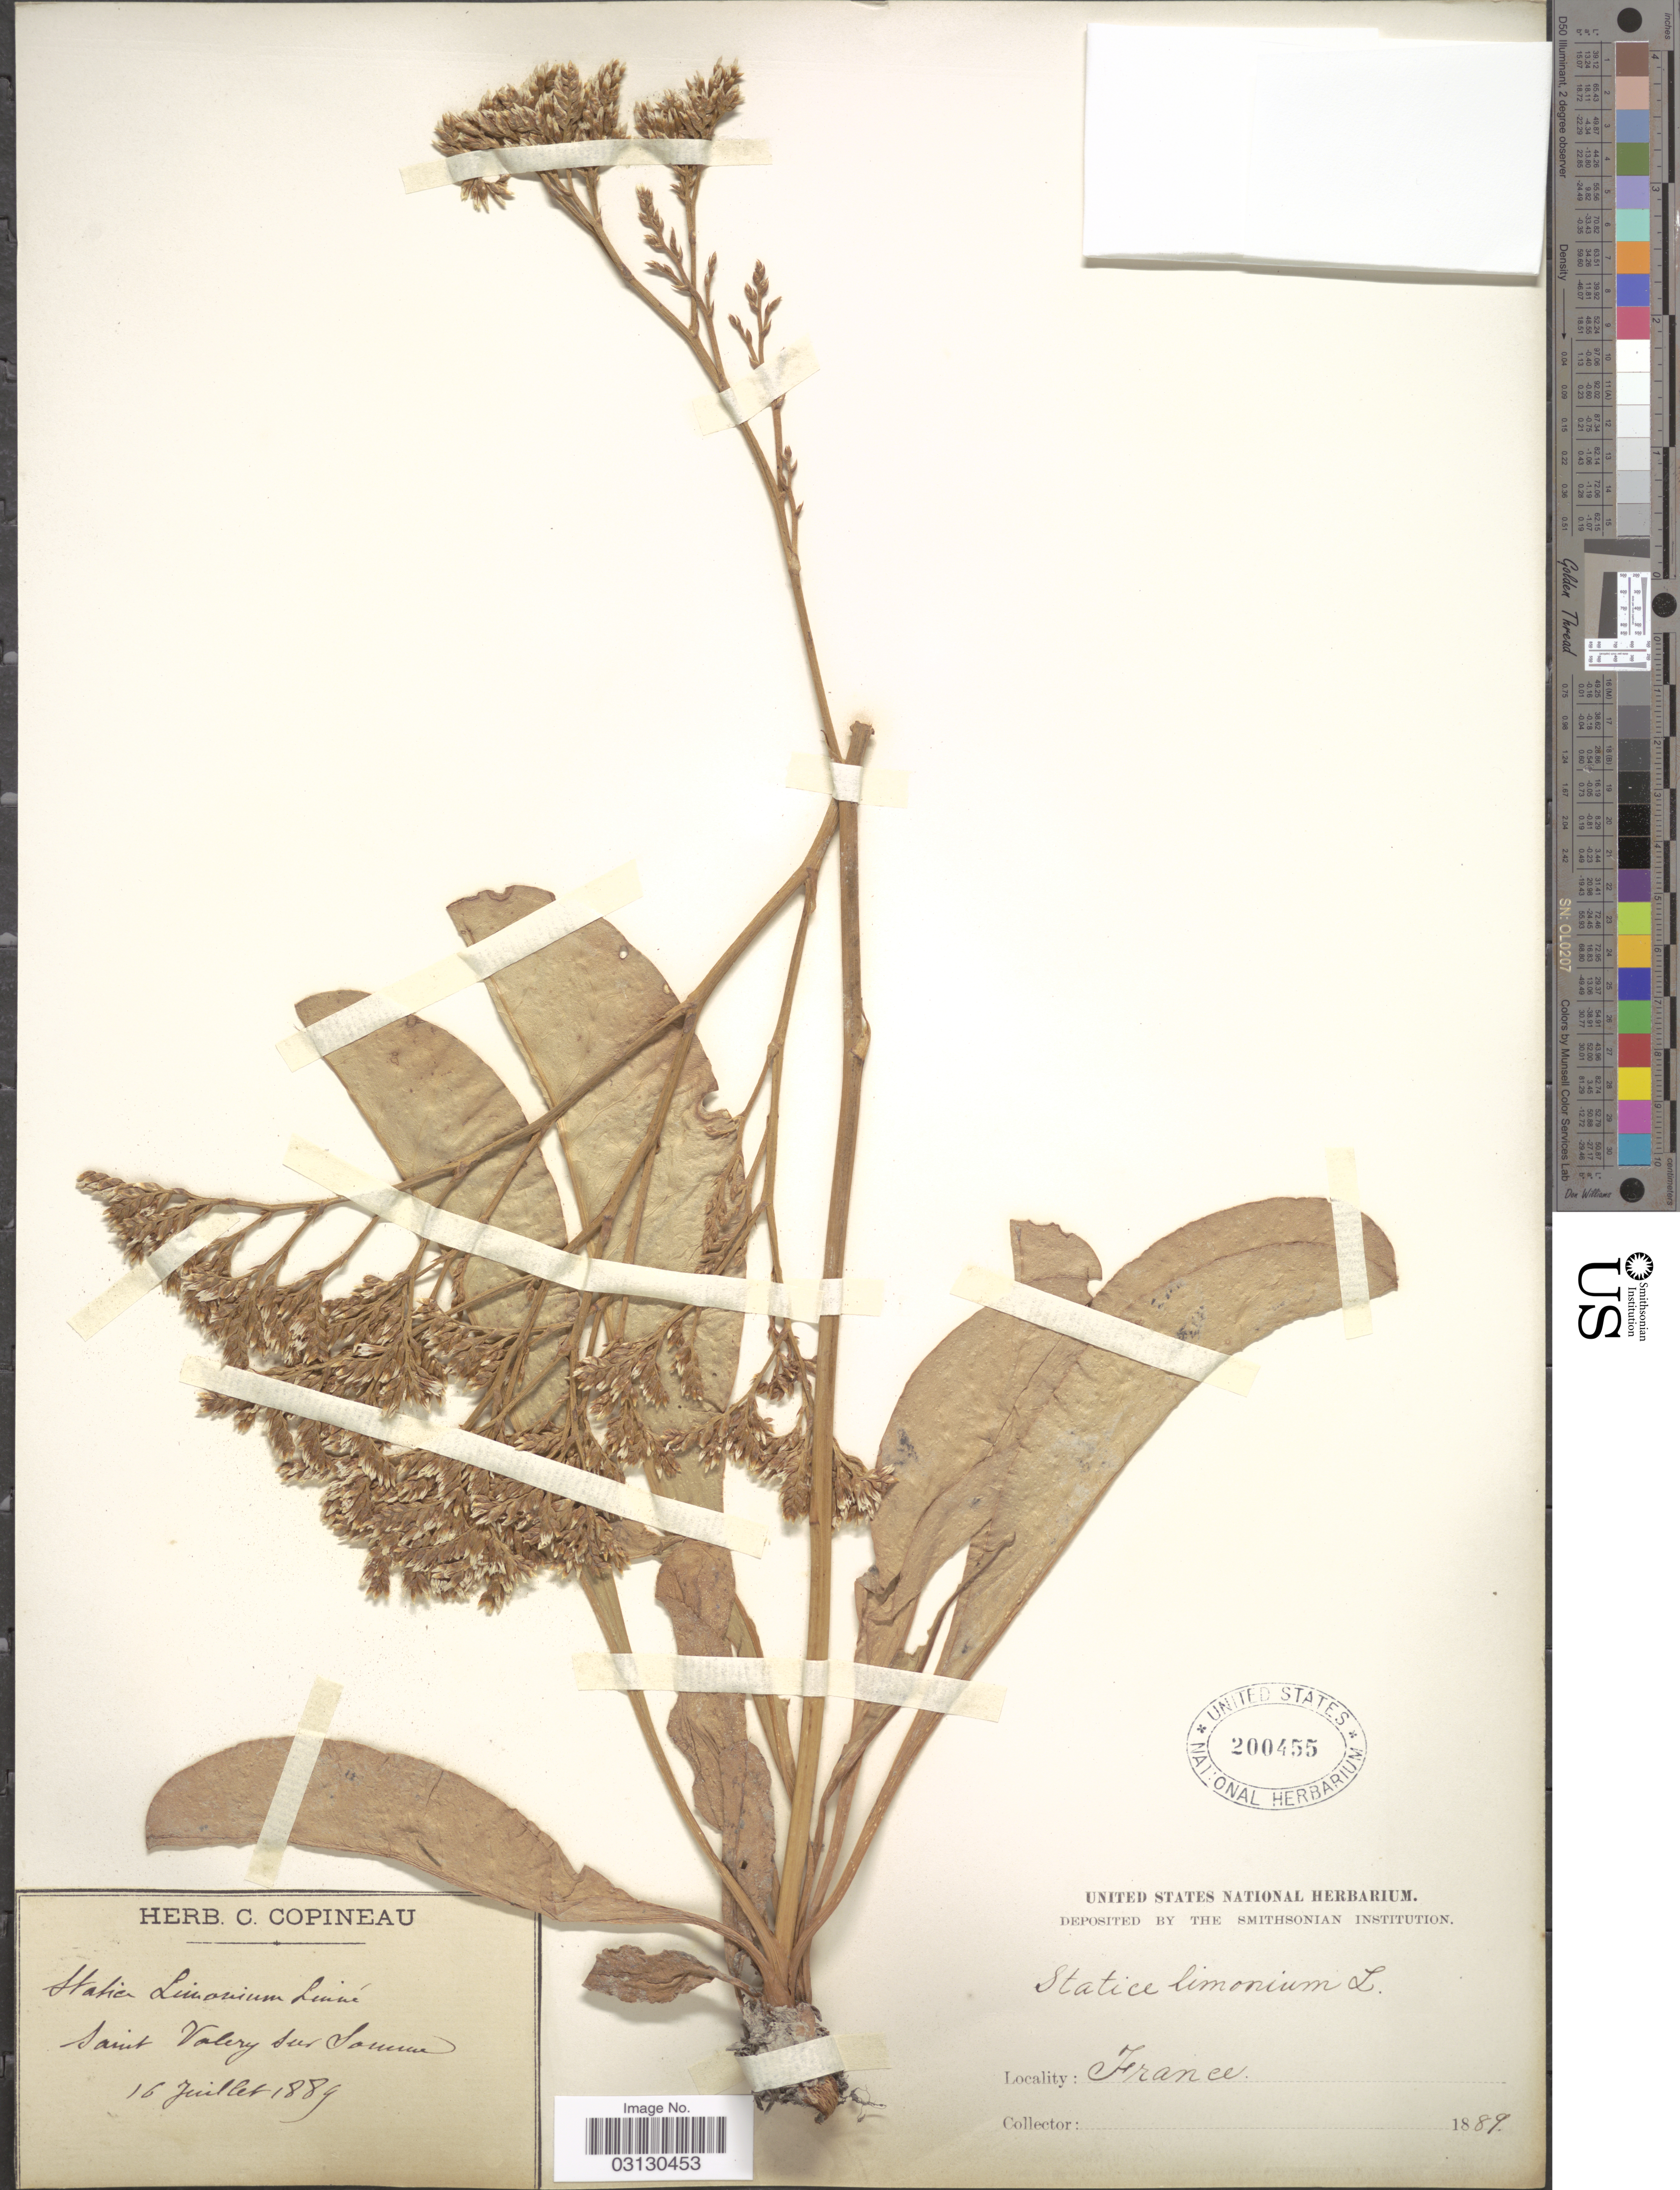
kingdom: Plantae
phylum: Tracheophyta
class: Magnoliopsida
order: Caryophyllales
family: Plumbaginaceae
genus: Limonium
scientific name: Limonium limonium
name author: (L.) A.Lyons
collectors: ex herb. C. Copineau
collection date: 1889-07-16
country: France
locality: Saint Valery sur Somme.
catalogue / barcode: US 200455